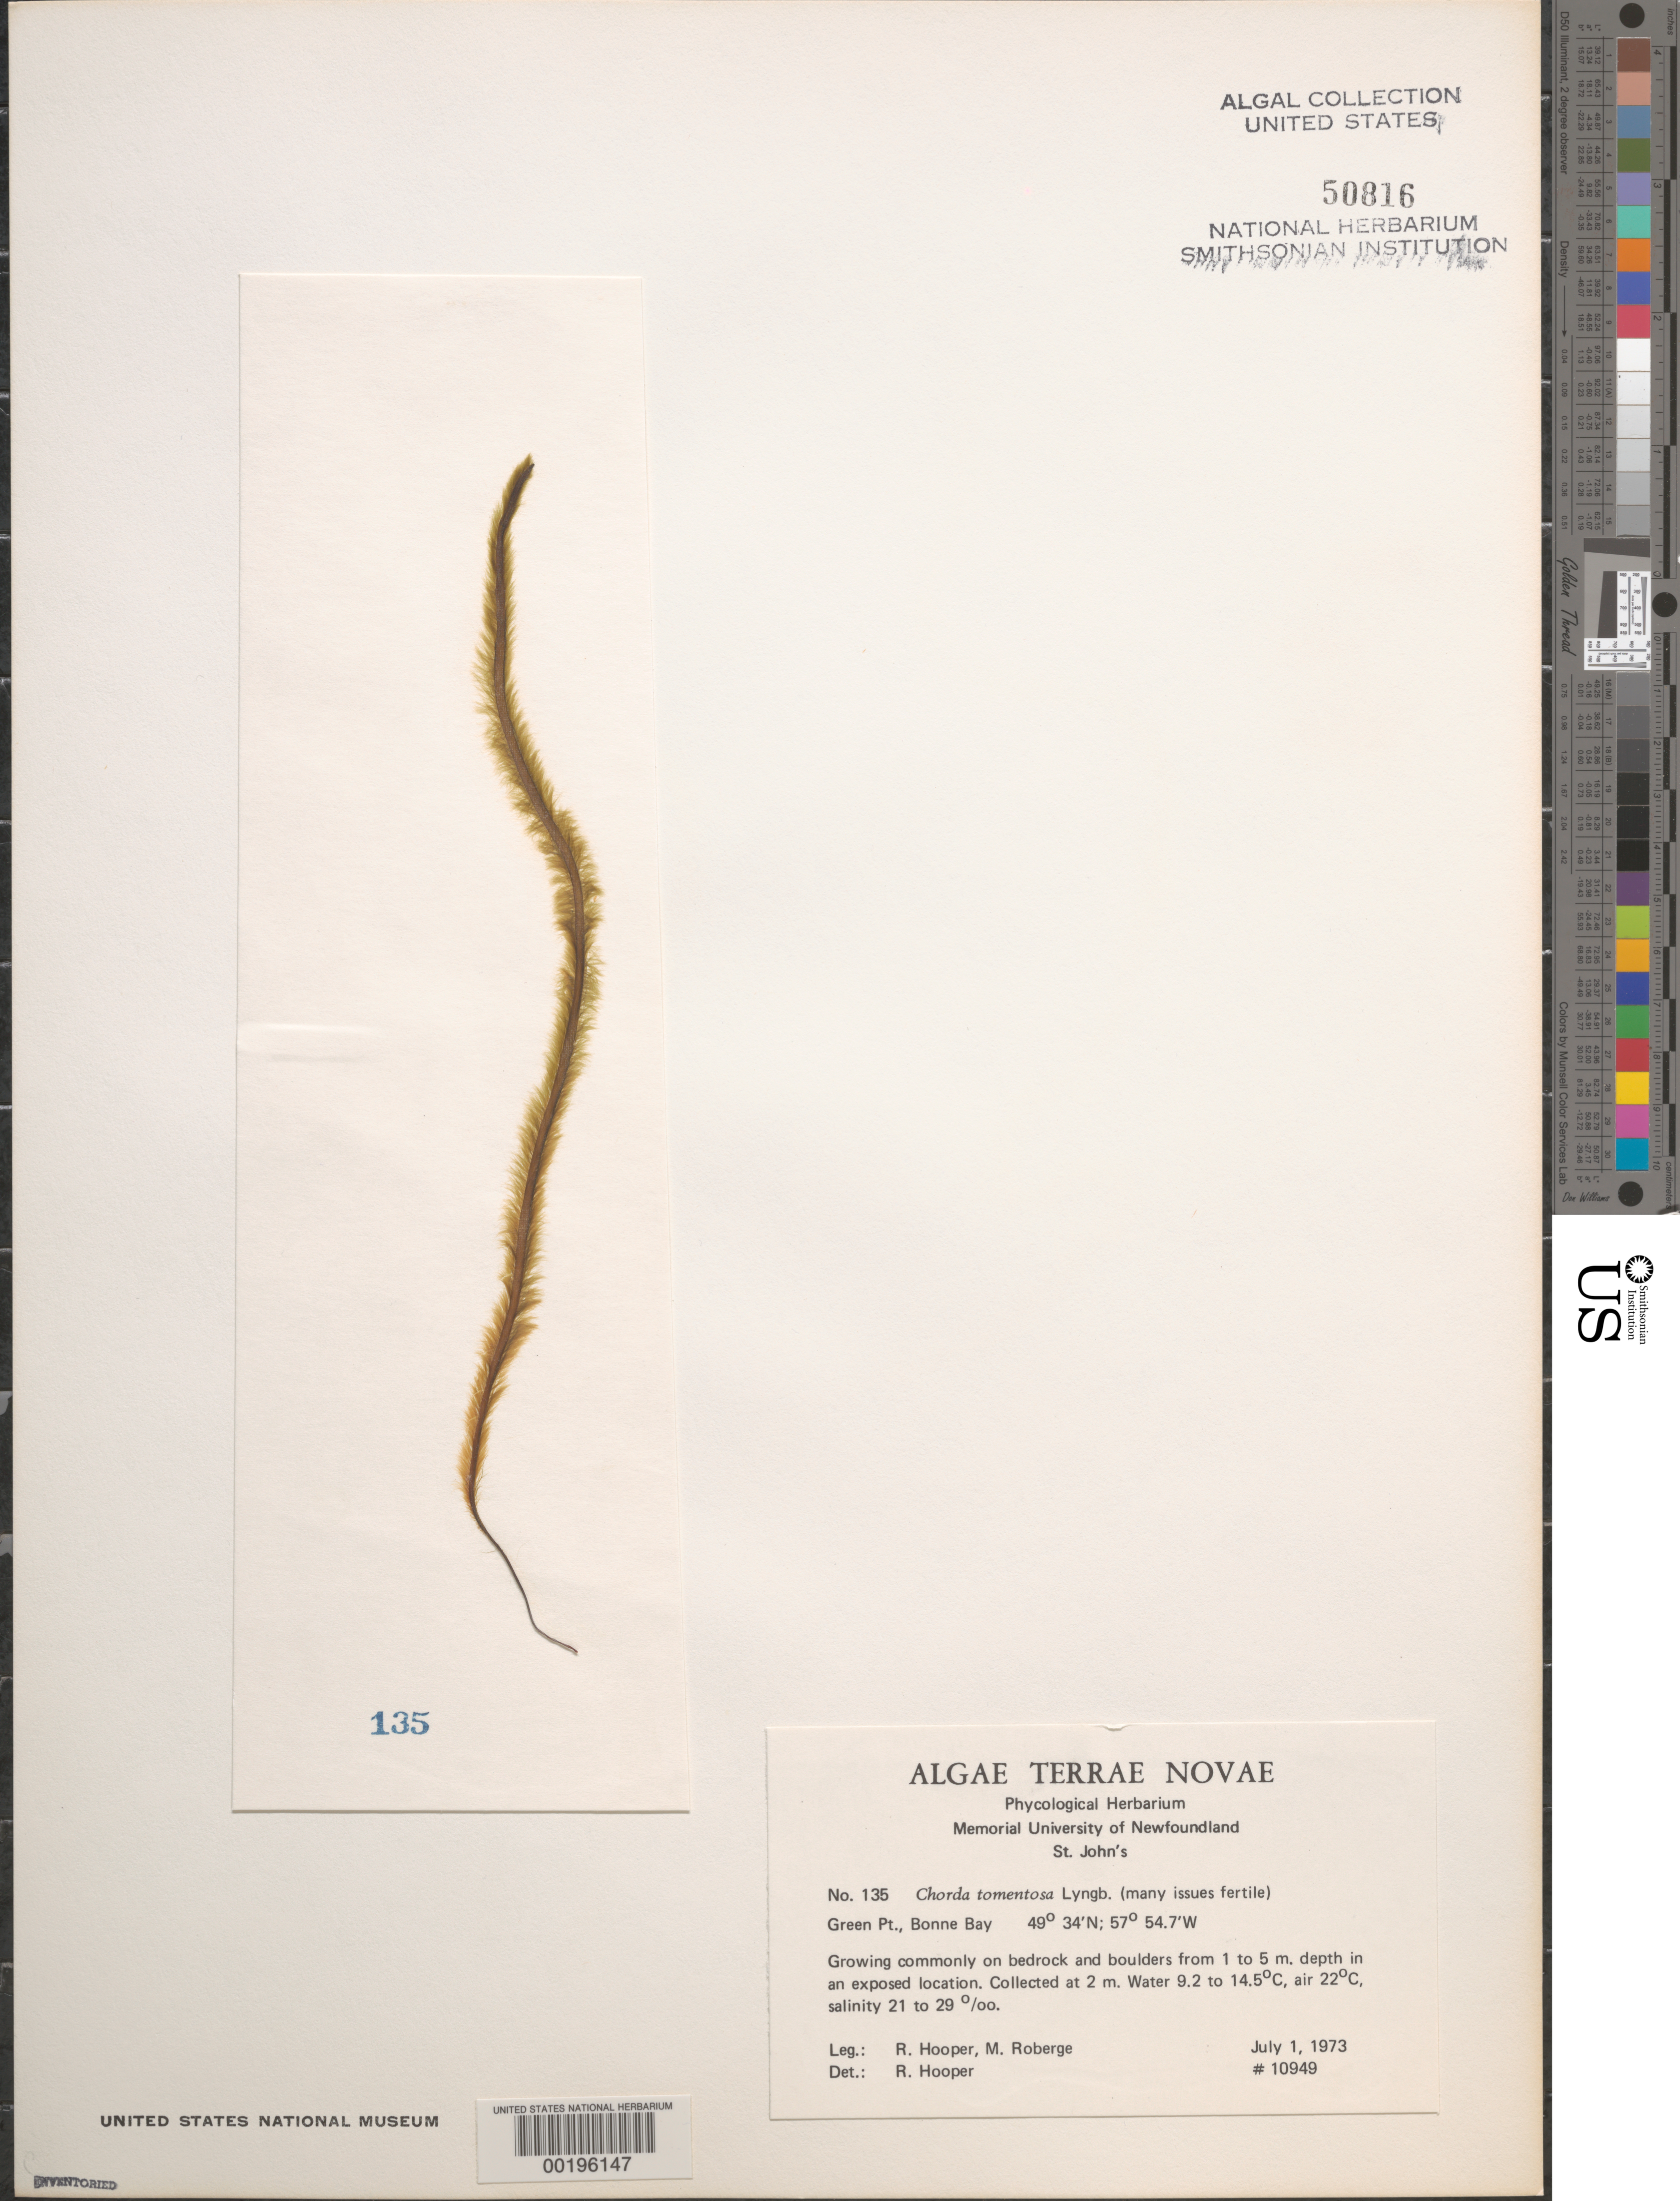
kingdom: Chromista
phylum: Ochrophyta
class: Phaeophyceae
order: Tilopteridales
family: Halosiphonaceae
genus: Halosiphon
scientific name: Halosiphon tomentosus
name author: (Lyngb.) Jaasund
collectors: R. G. Hooper & M. Roberge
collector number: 10949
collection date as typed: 01 Jul 1973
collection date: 1973-07-01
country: Canada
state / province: Newfoundland and Labrador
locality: Green Point, Bonne Bay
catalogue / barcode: US 50816